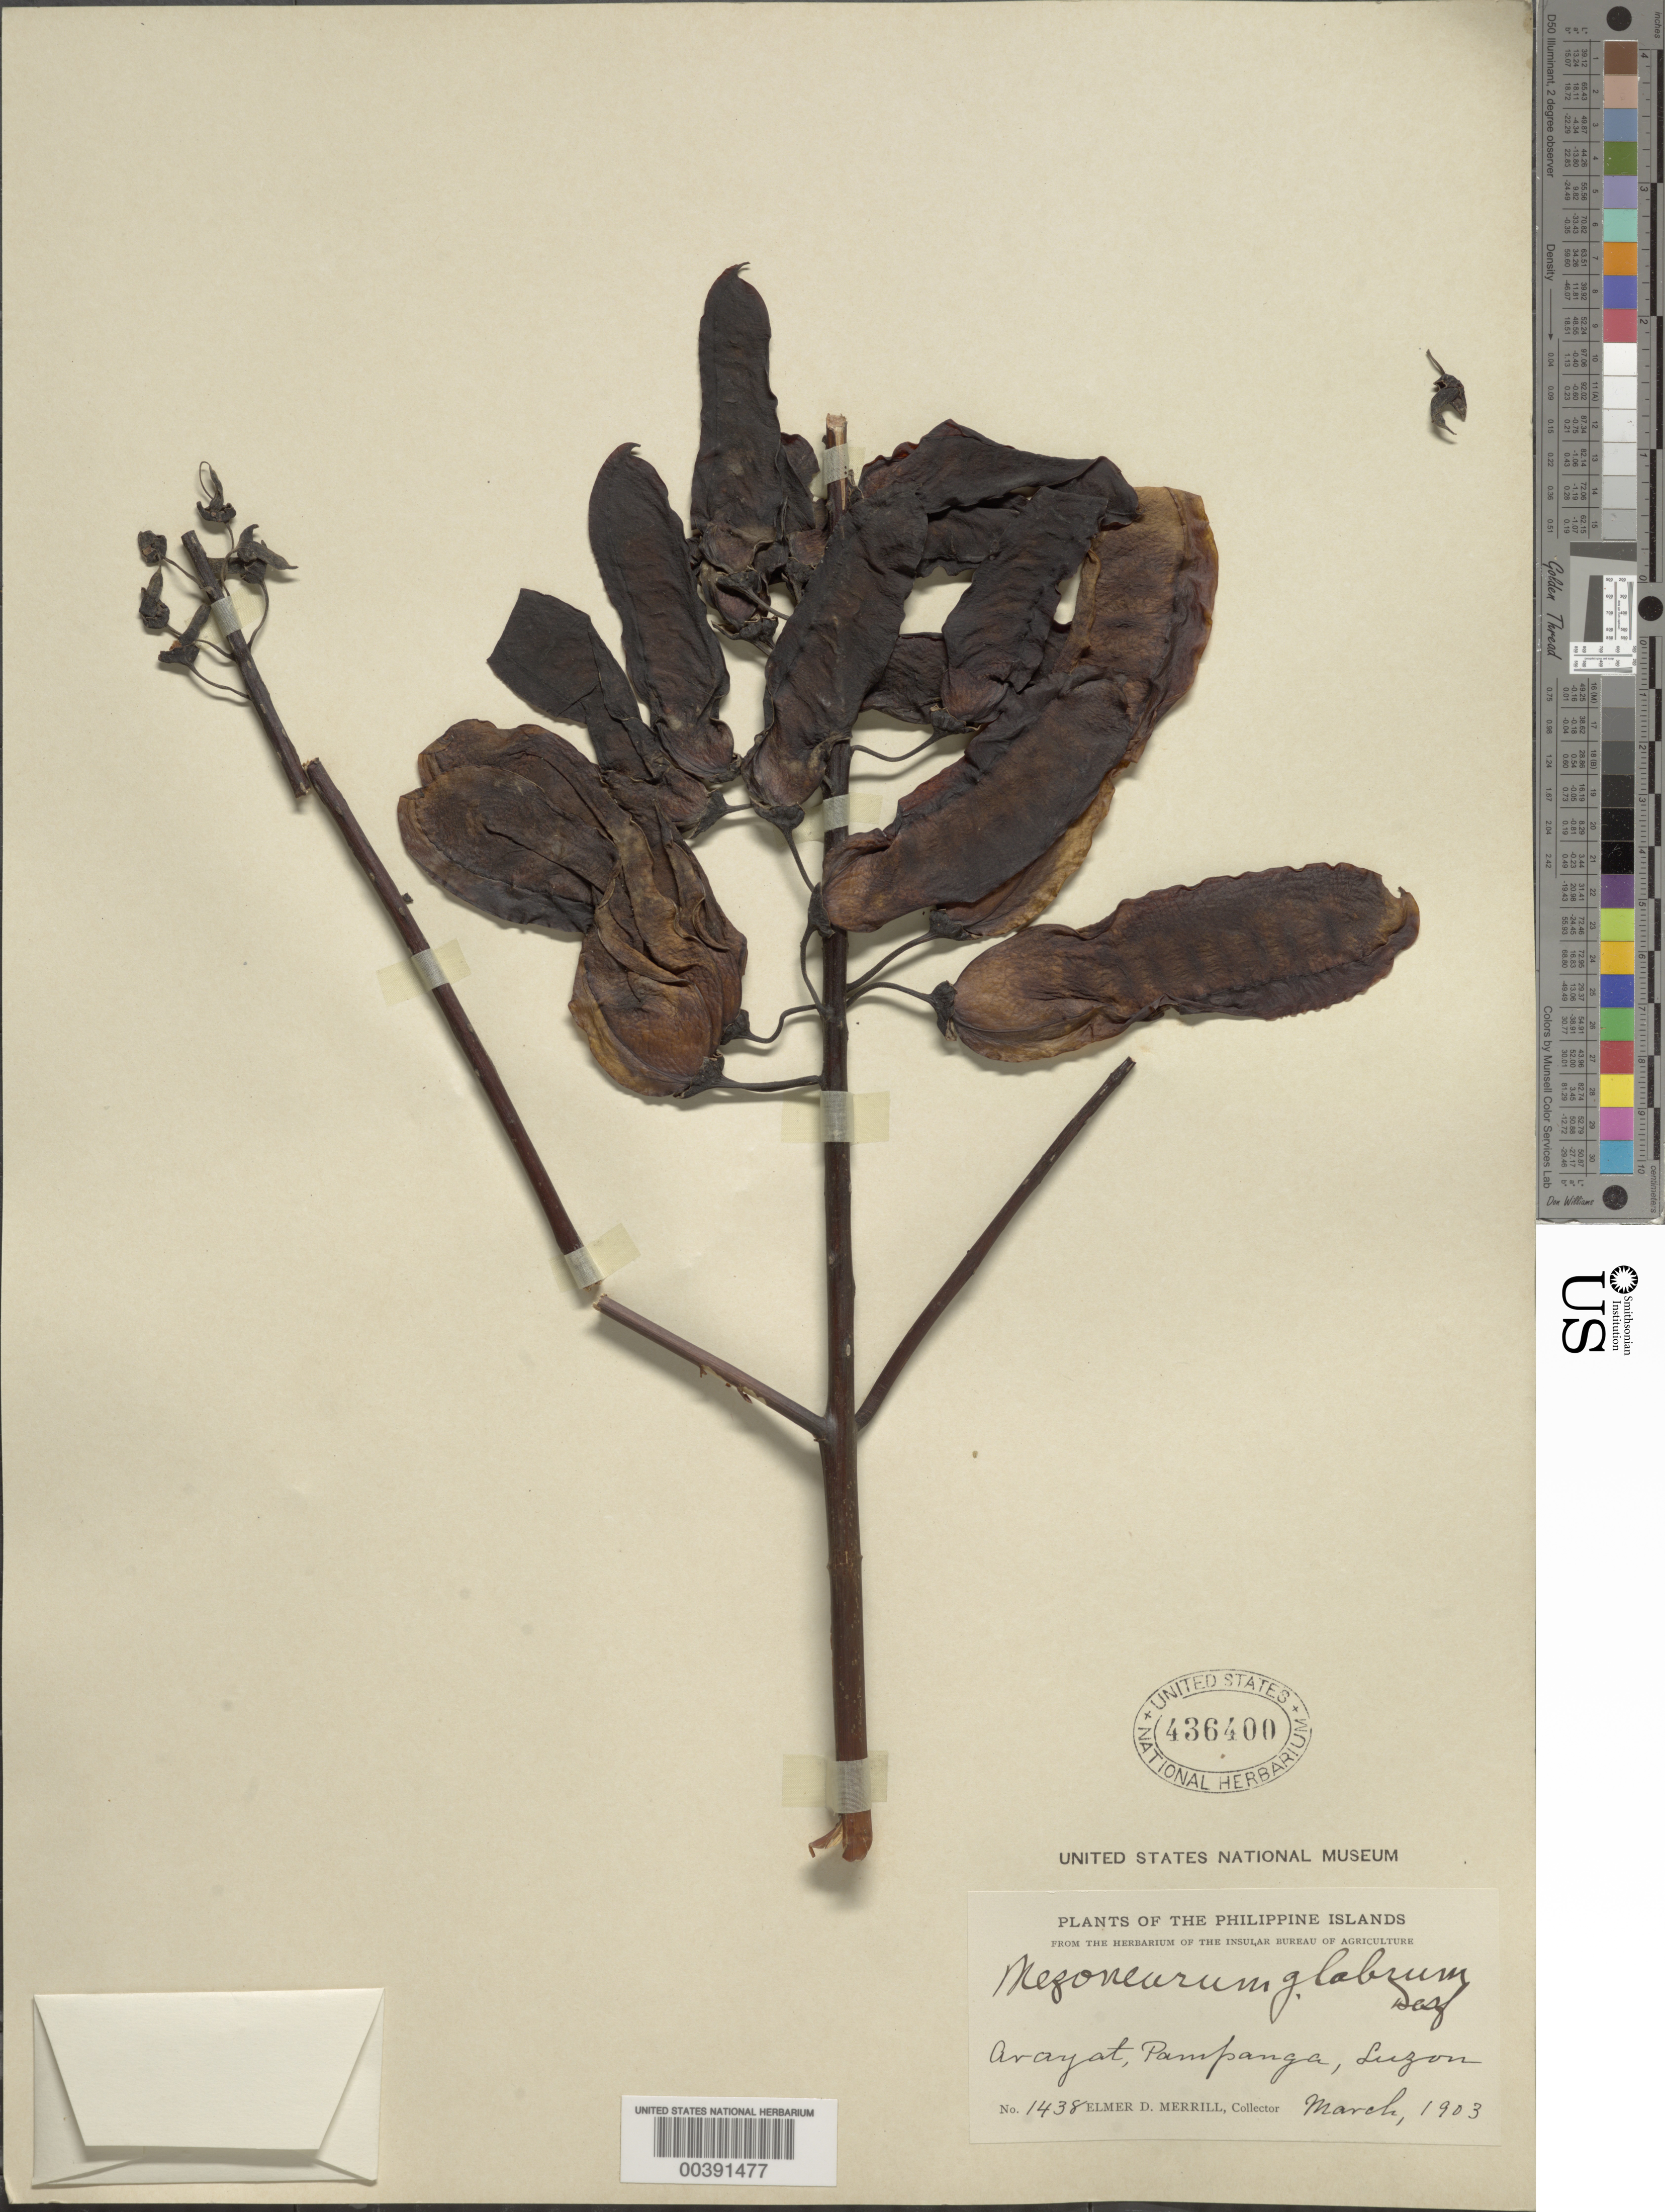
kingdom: Plantae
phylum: Tracheophyta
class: Magnoliopsida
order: Fabales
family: Fabaceae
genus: Mezoneuron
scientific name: Mezoneuron latisiliquum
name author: (Cav.) Merr.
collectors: E. D. Merrill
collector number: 1438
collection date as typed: Mar 1903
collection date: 1903-03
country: Philippines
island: Luzon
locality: Arayat, pampanga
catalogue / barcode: US 436400